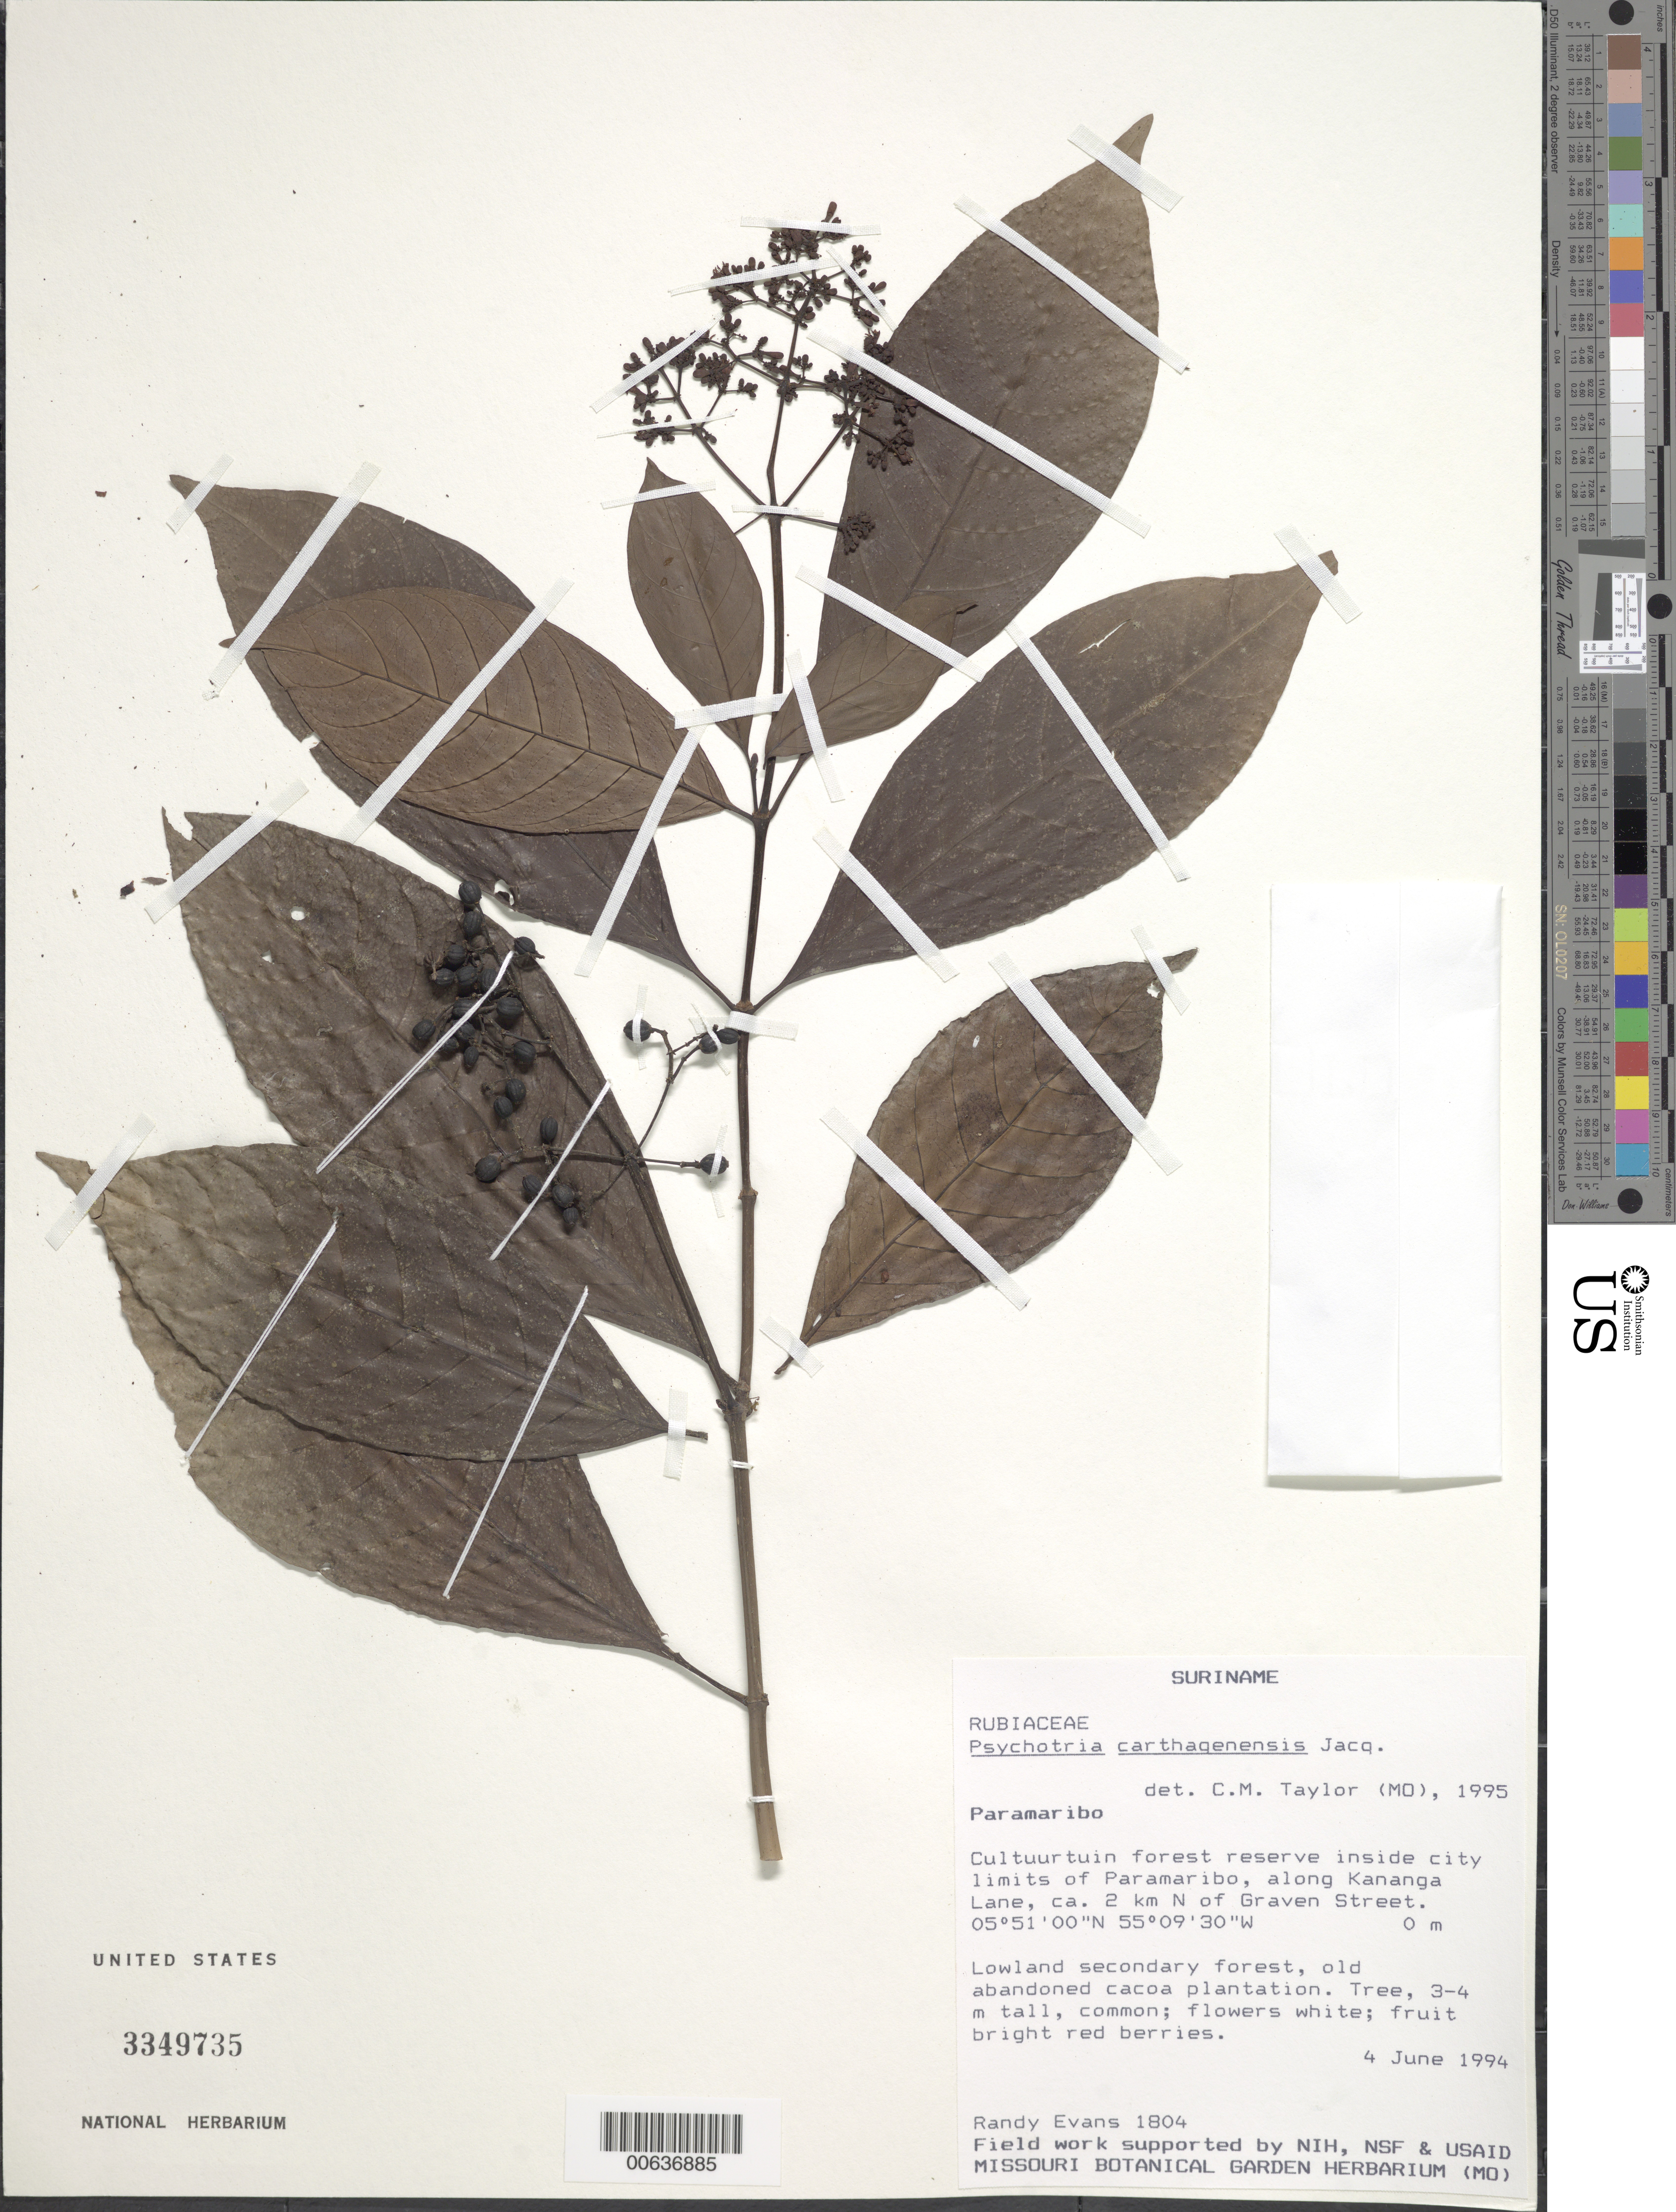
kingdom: Plantae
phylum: Tracheophyta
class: Magnoliopsida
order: Gentianales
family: Rubiaceae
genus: Psychotria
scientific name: Psychotria carthagenensis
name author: Jacq.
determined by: Taylor, Charlotte M.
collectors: R. Evans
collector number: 1804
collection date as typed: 4-Jun-94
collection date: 1994-06-04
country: Suriname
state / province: Paramaribo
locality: Paramaribo, Cultuurtuin Forest Reserve, along Kananga Lane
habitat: Loland secondary forest, old abandoned cacoa plantation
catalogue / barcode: US 3349735